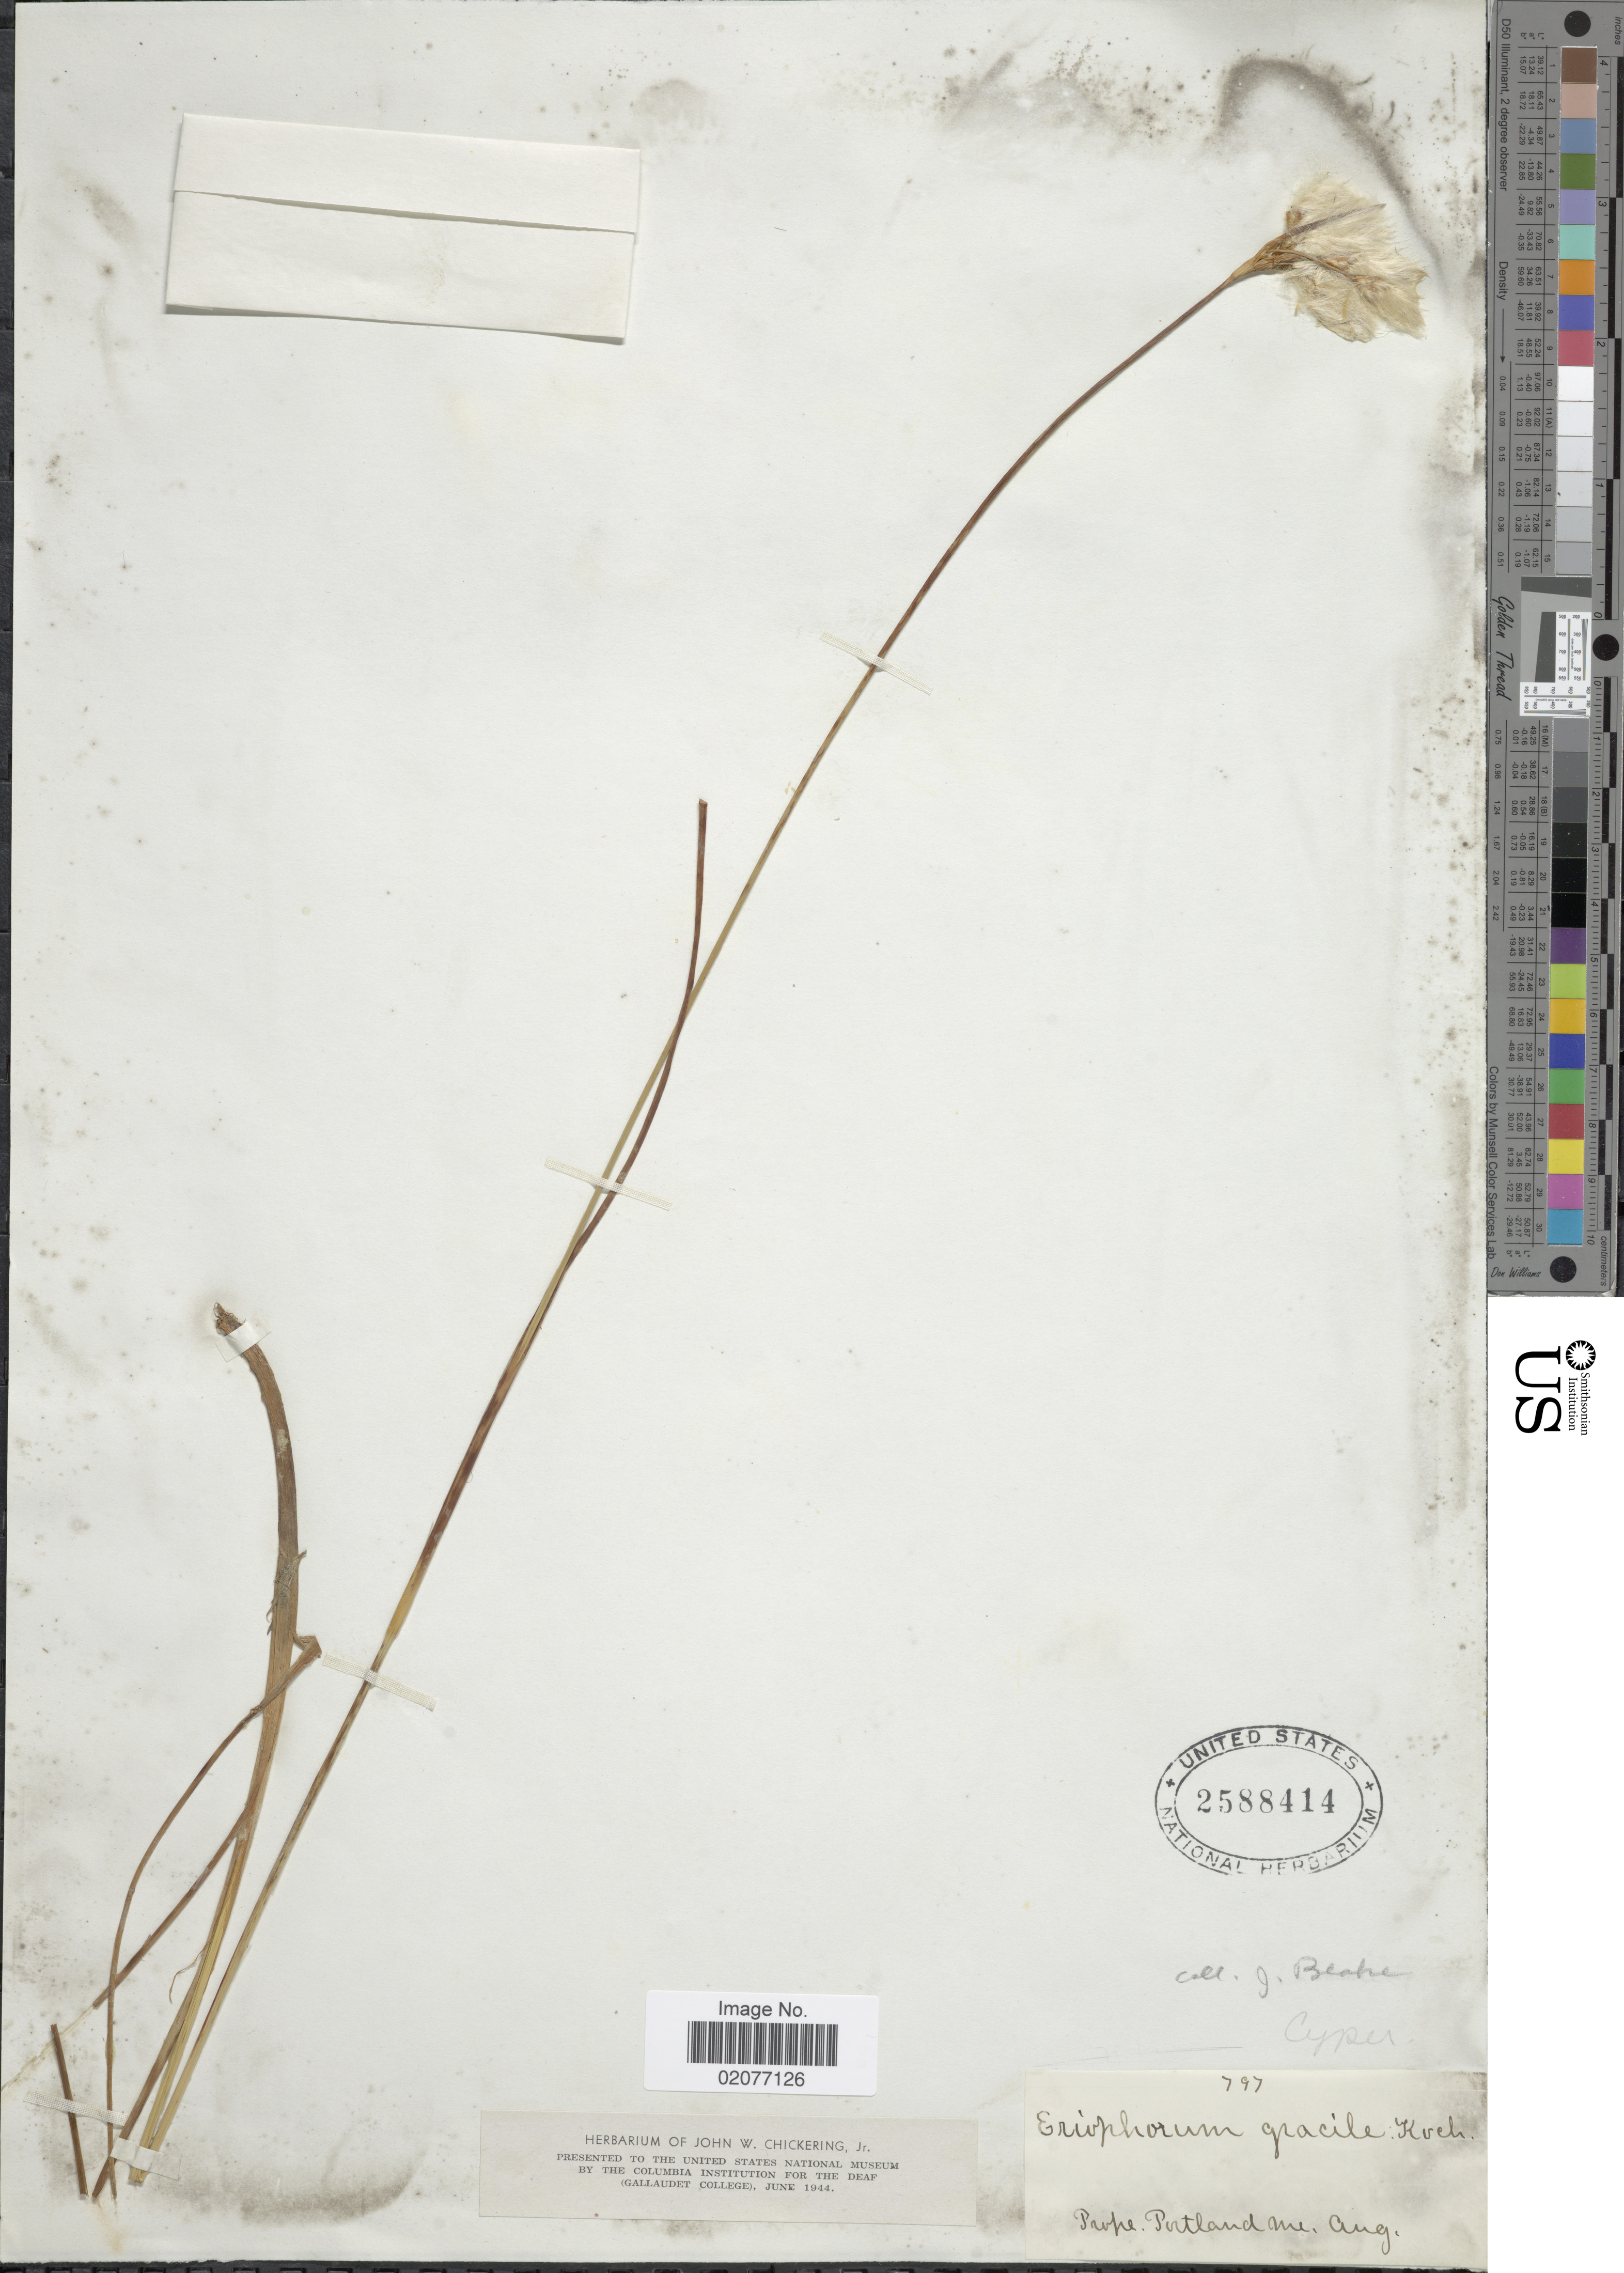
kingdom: Plantae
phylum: Tracheophyta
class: Liliopsida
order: Poales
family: Cyperaceae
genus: Eriophorum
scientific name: Eriophorum gracile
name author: W.D.J. Koch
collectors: ex herb. J.W. Chickering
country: United States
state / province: Maine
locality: Prope Portland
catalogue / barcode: US 2588414